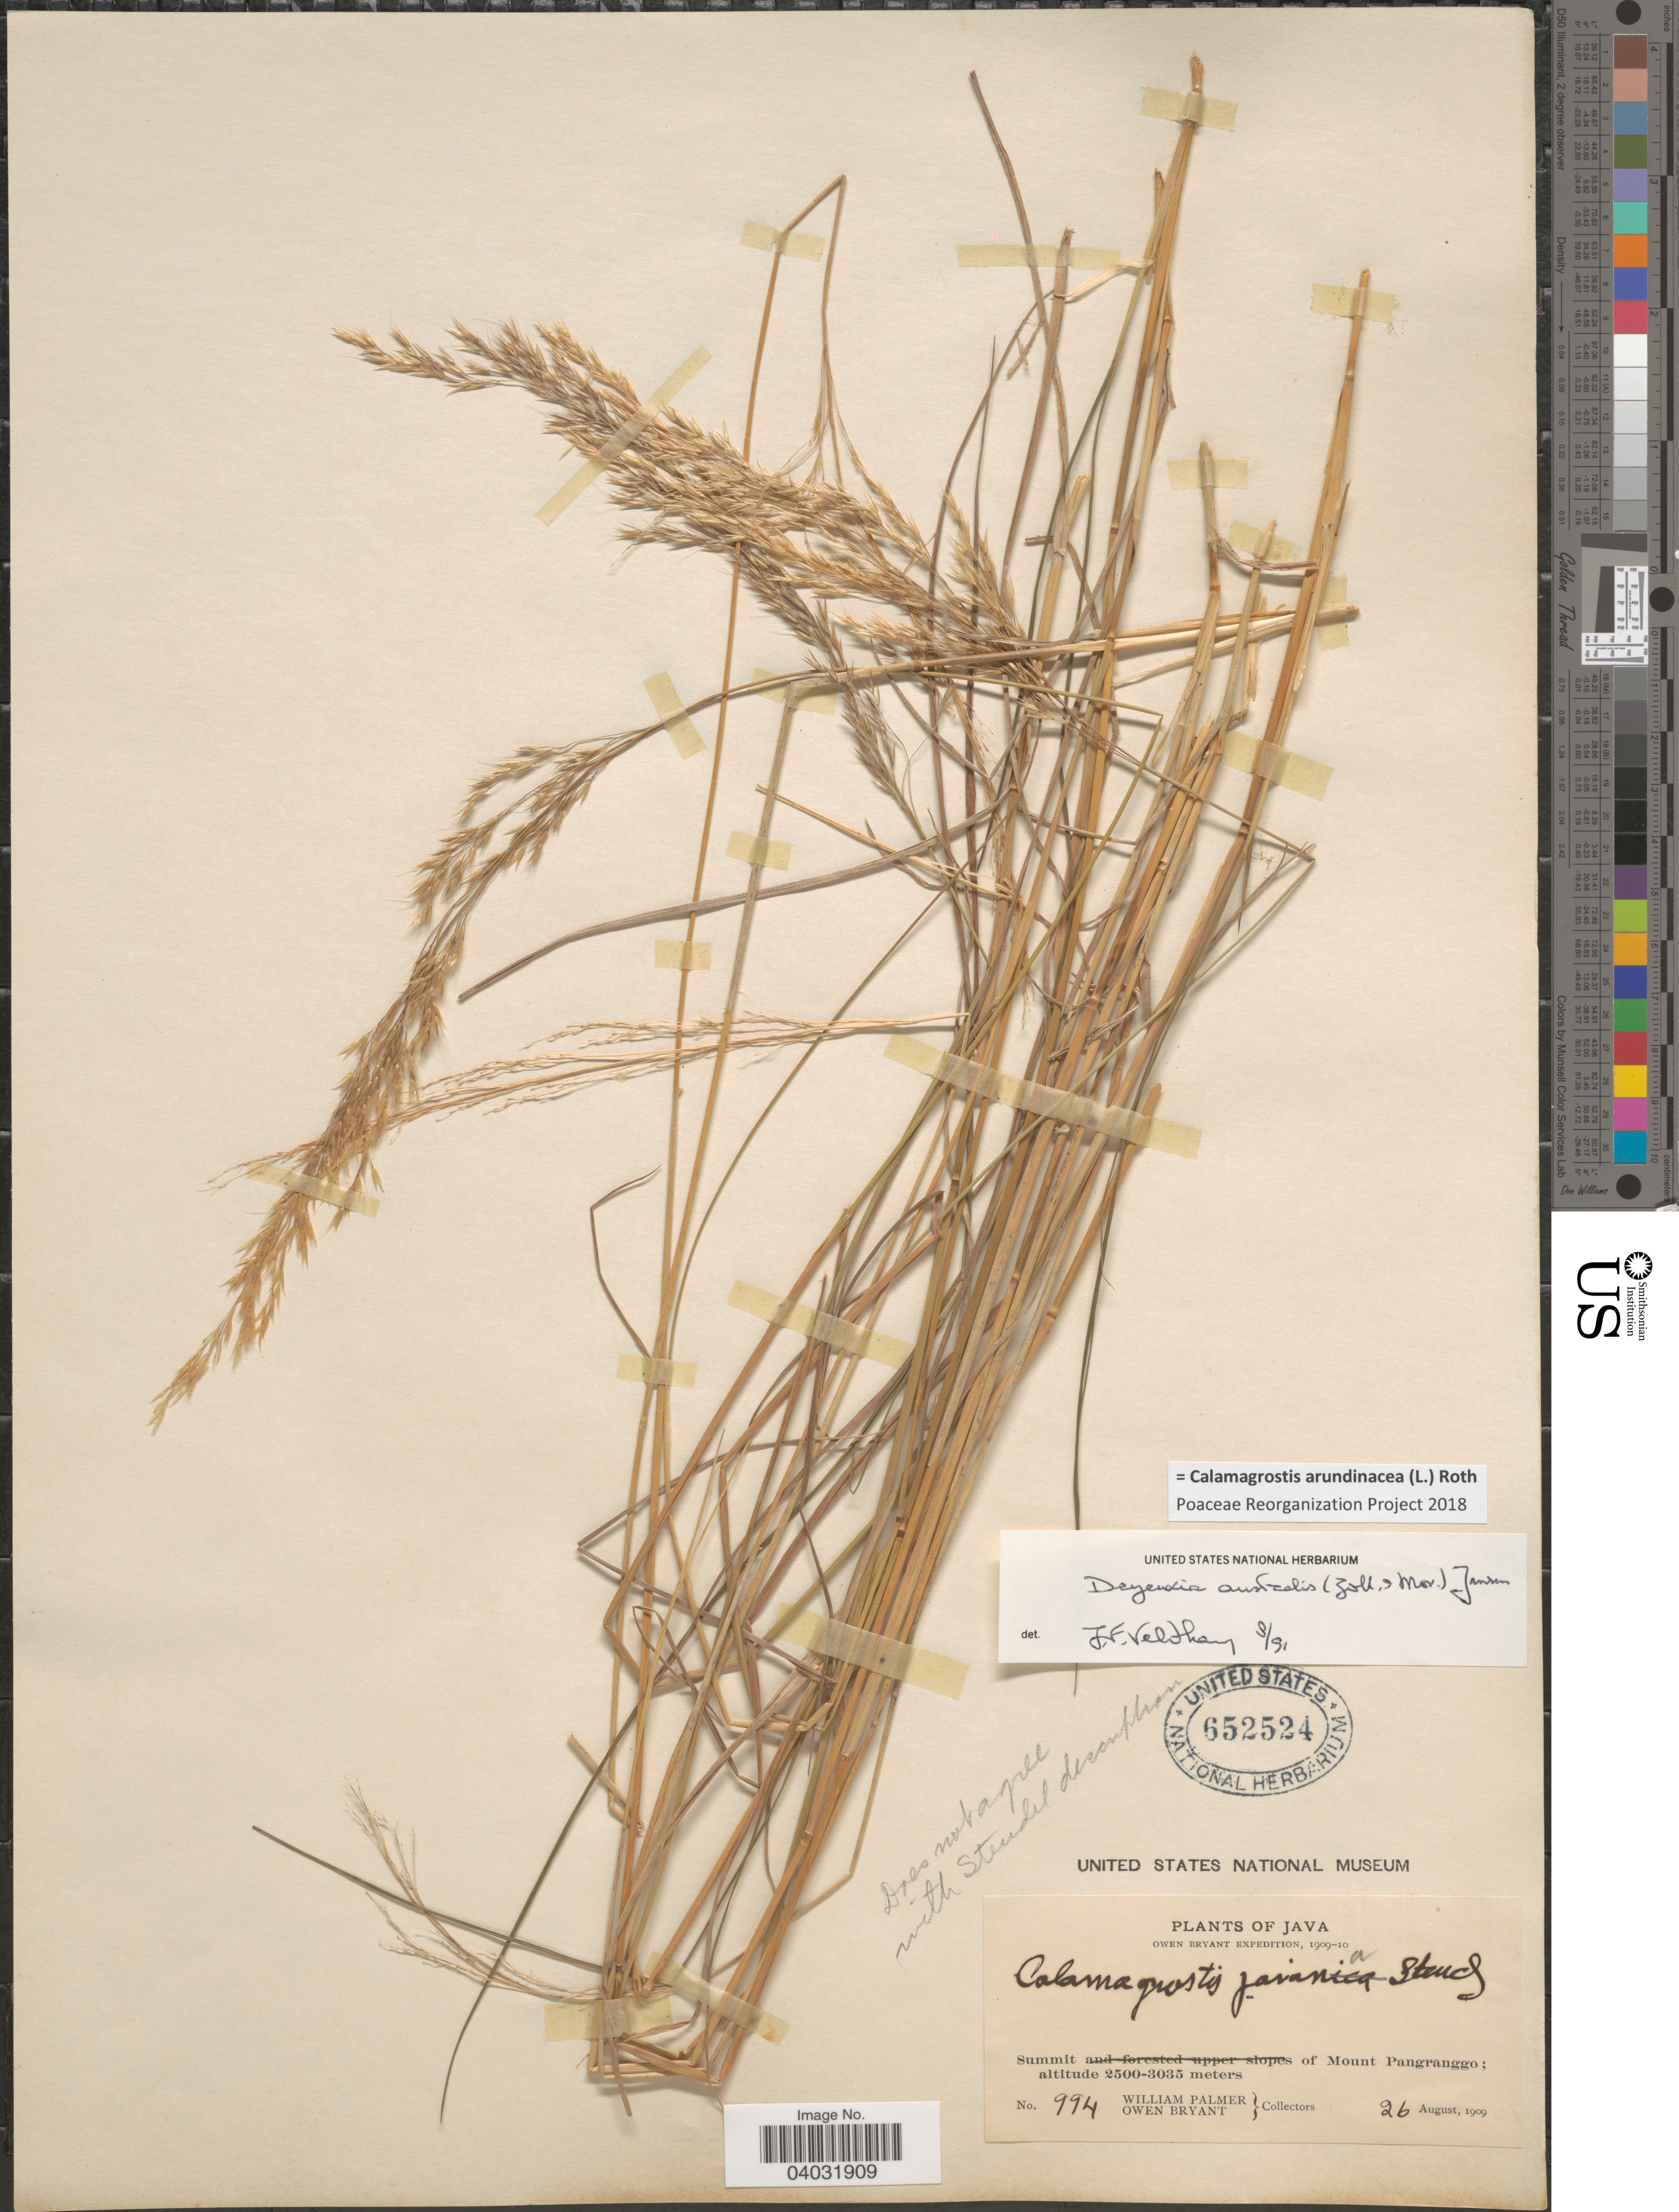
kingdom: Plantae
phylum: Tracheophyta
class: Liliopsida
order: Poales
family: Poaceae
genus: Calamagrostis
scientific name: Calamagrostis arundinacea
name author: (L.) Roth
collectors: W. Palmer & O. Bryant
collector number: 994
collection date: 1909-08-26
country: Indonesia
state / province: Java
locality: Summit of Mount Pangranggo.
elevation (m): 2500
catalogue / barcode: US 652524